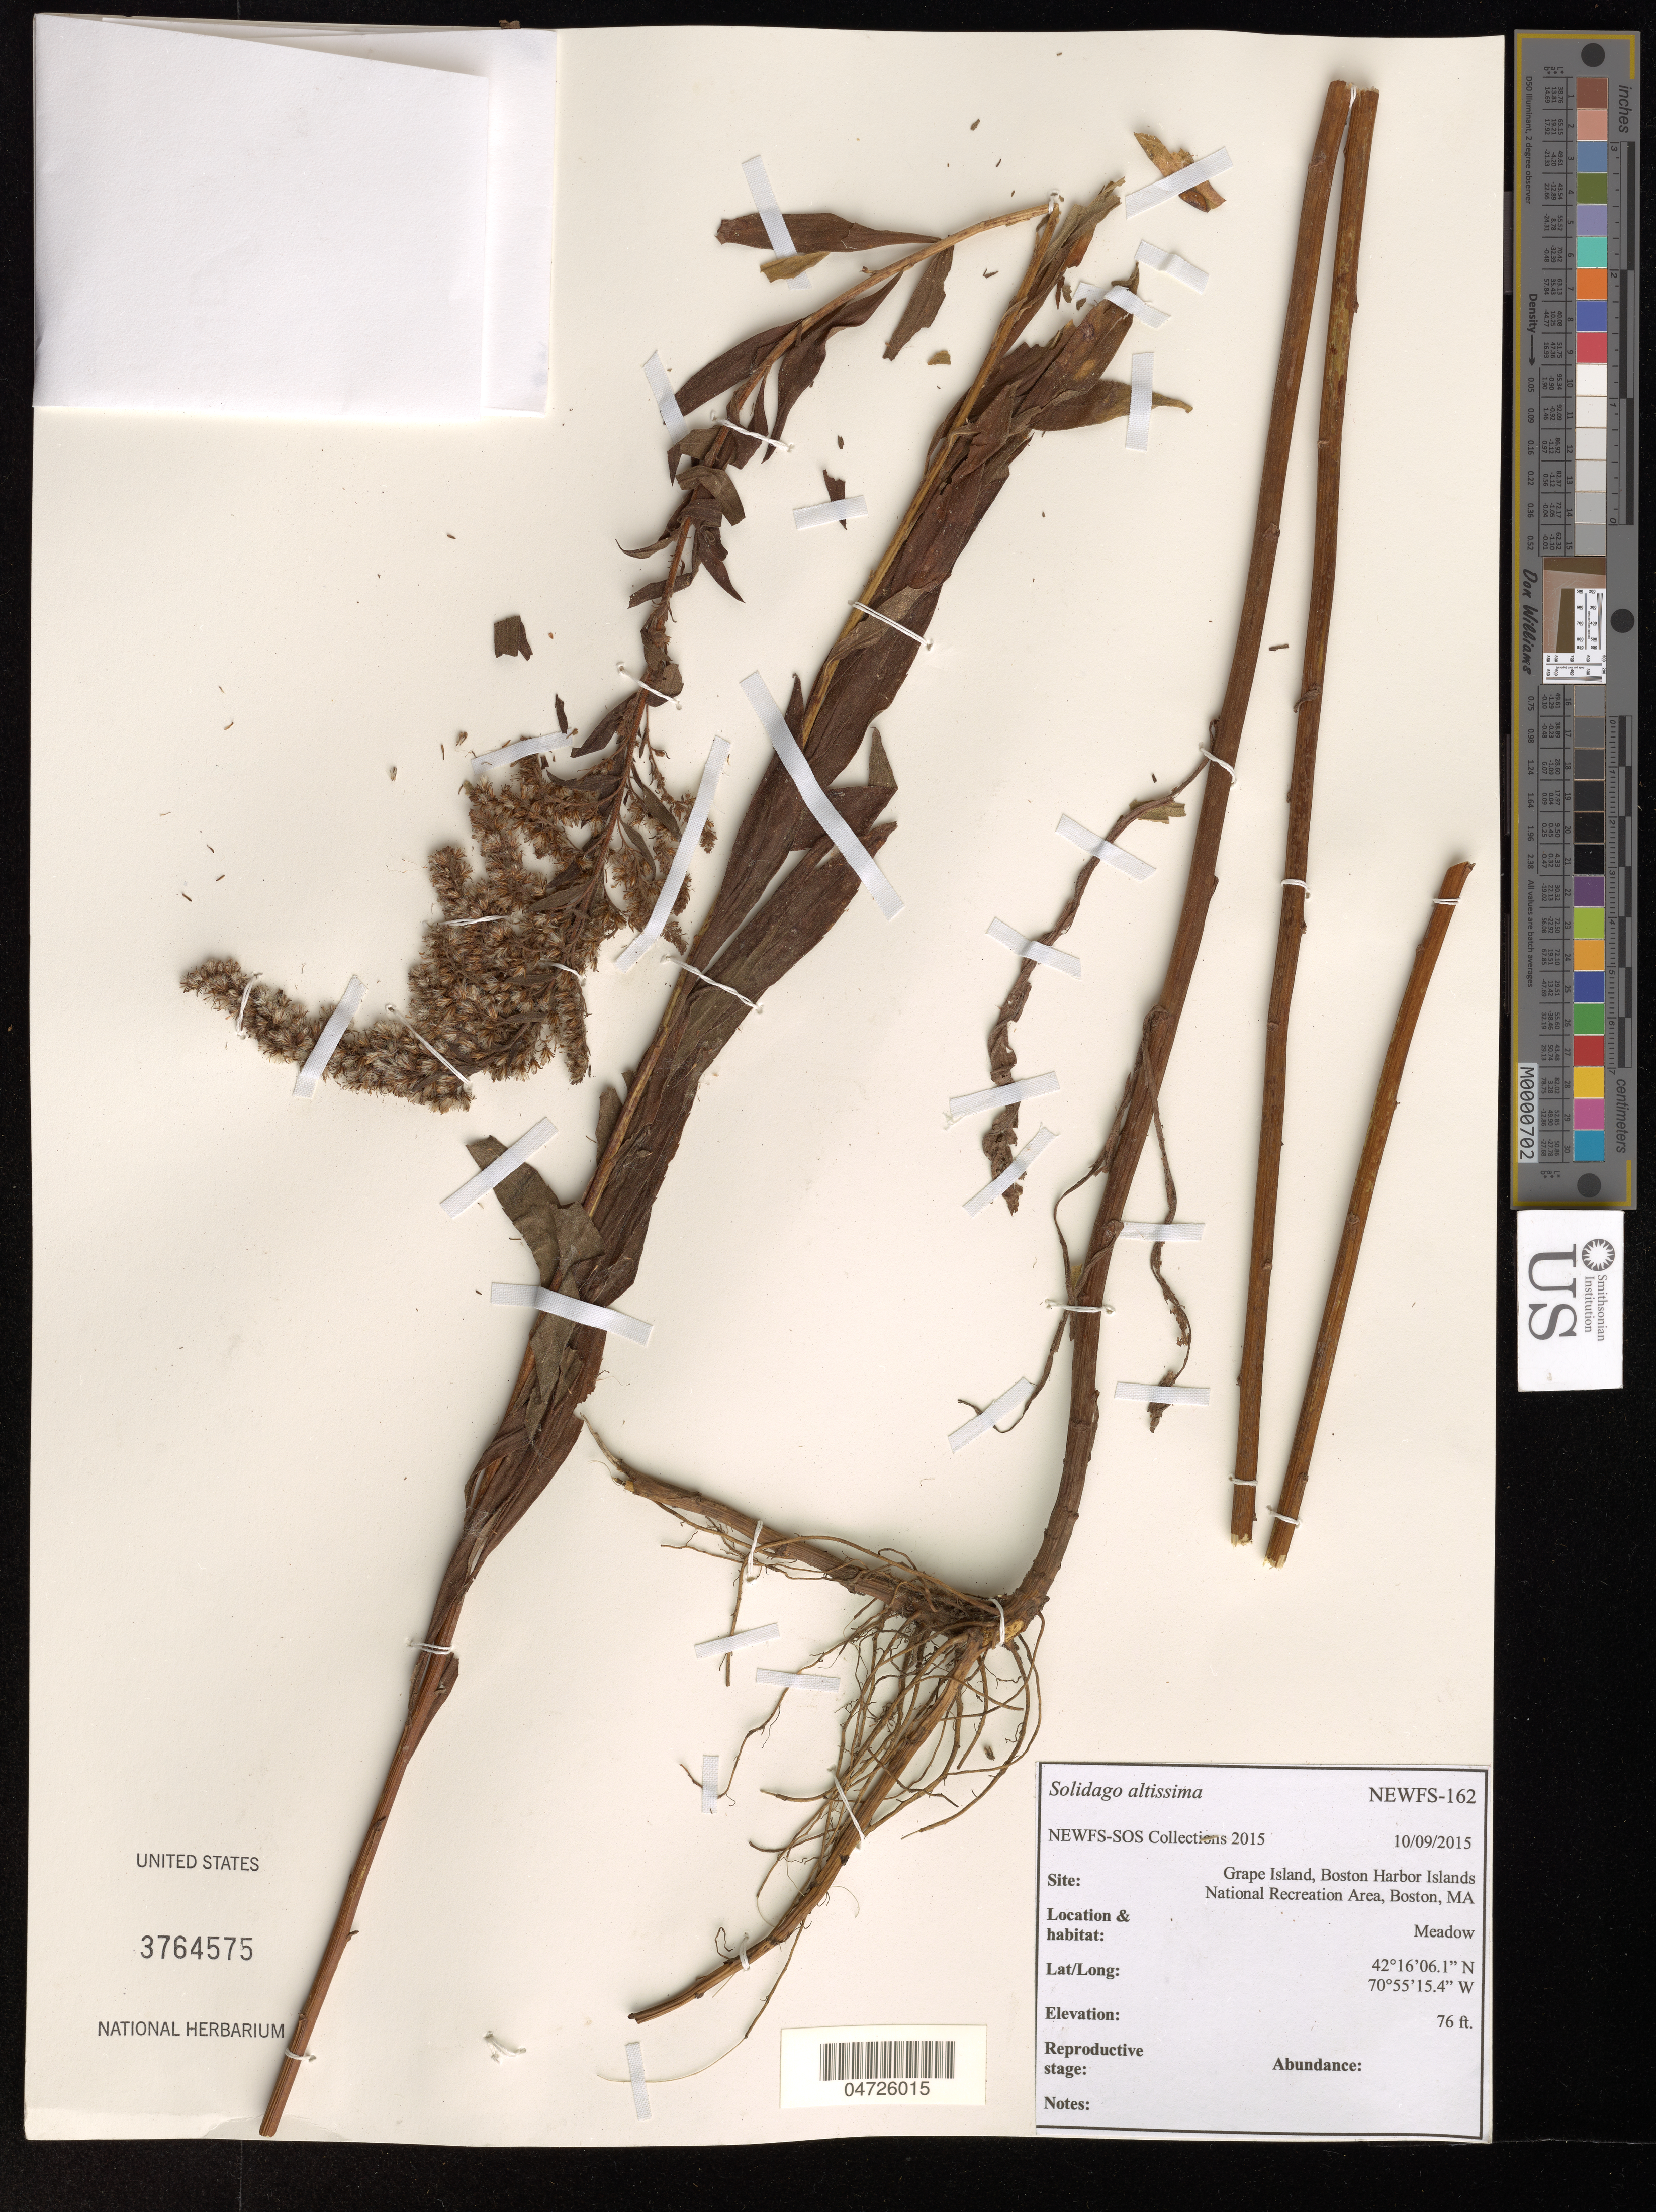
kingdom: Plantae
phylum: Tracheophyta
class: Magnoliopsida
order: Asterales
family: Asteraceae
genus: Solidago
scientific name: Solidago altissima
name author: L.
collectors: NEWFS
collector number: NEWFS-162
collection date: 2015-10-09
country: United States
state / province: Massachusetts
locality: Grape Island, Boston Harbor Islands National Recreation Area, Boston.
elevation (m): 23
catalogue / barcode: US 3764575